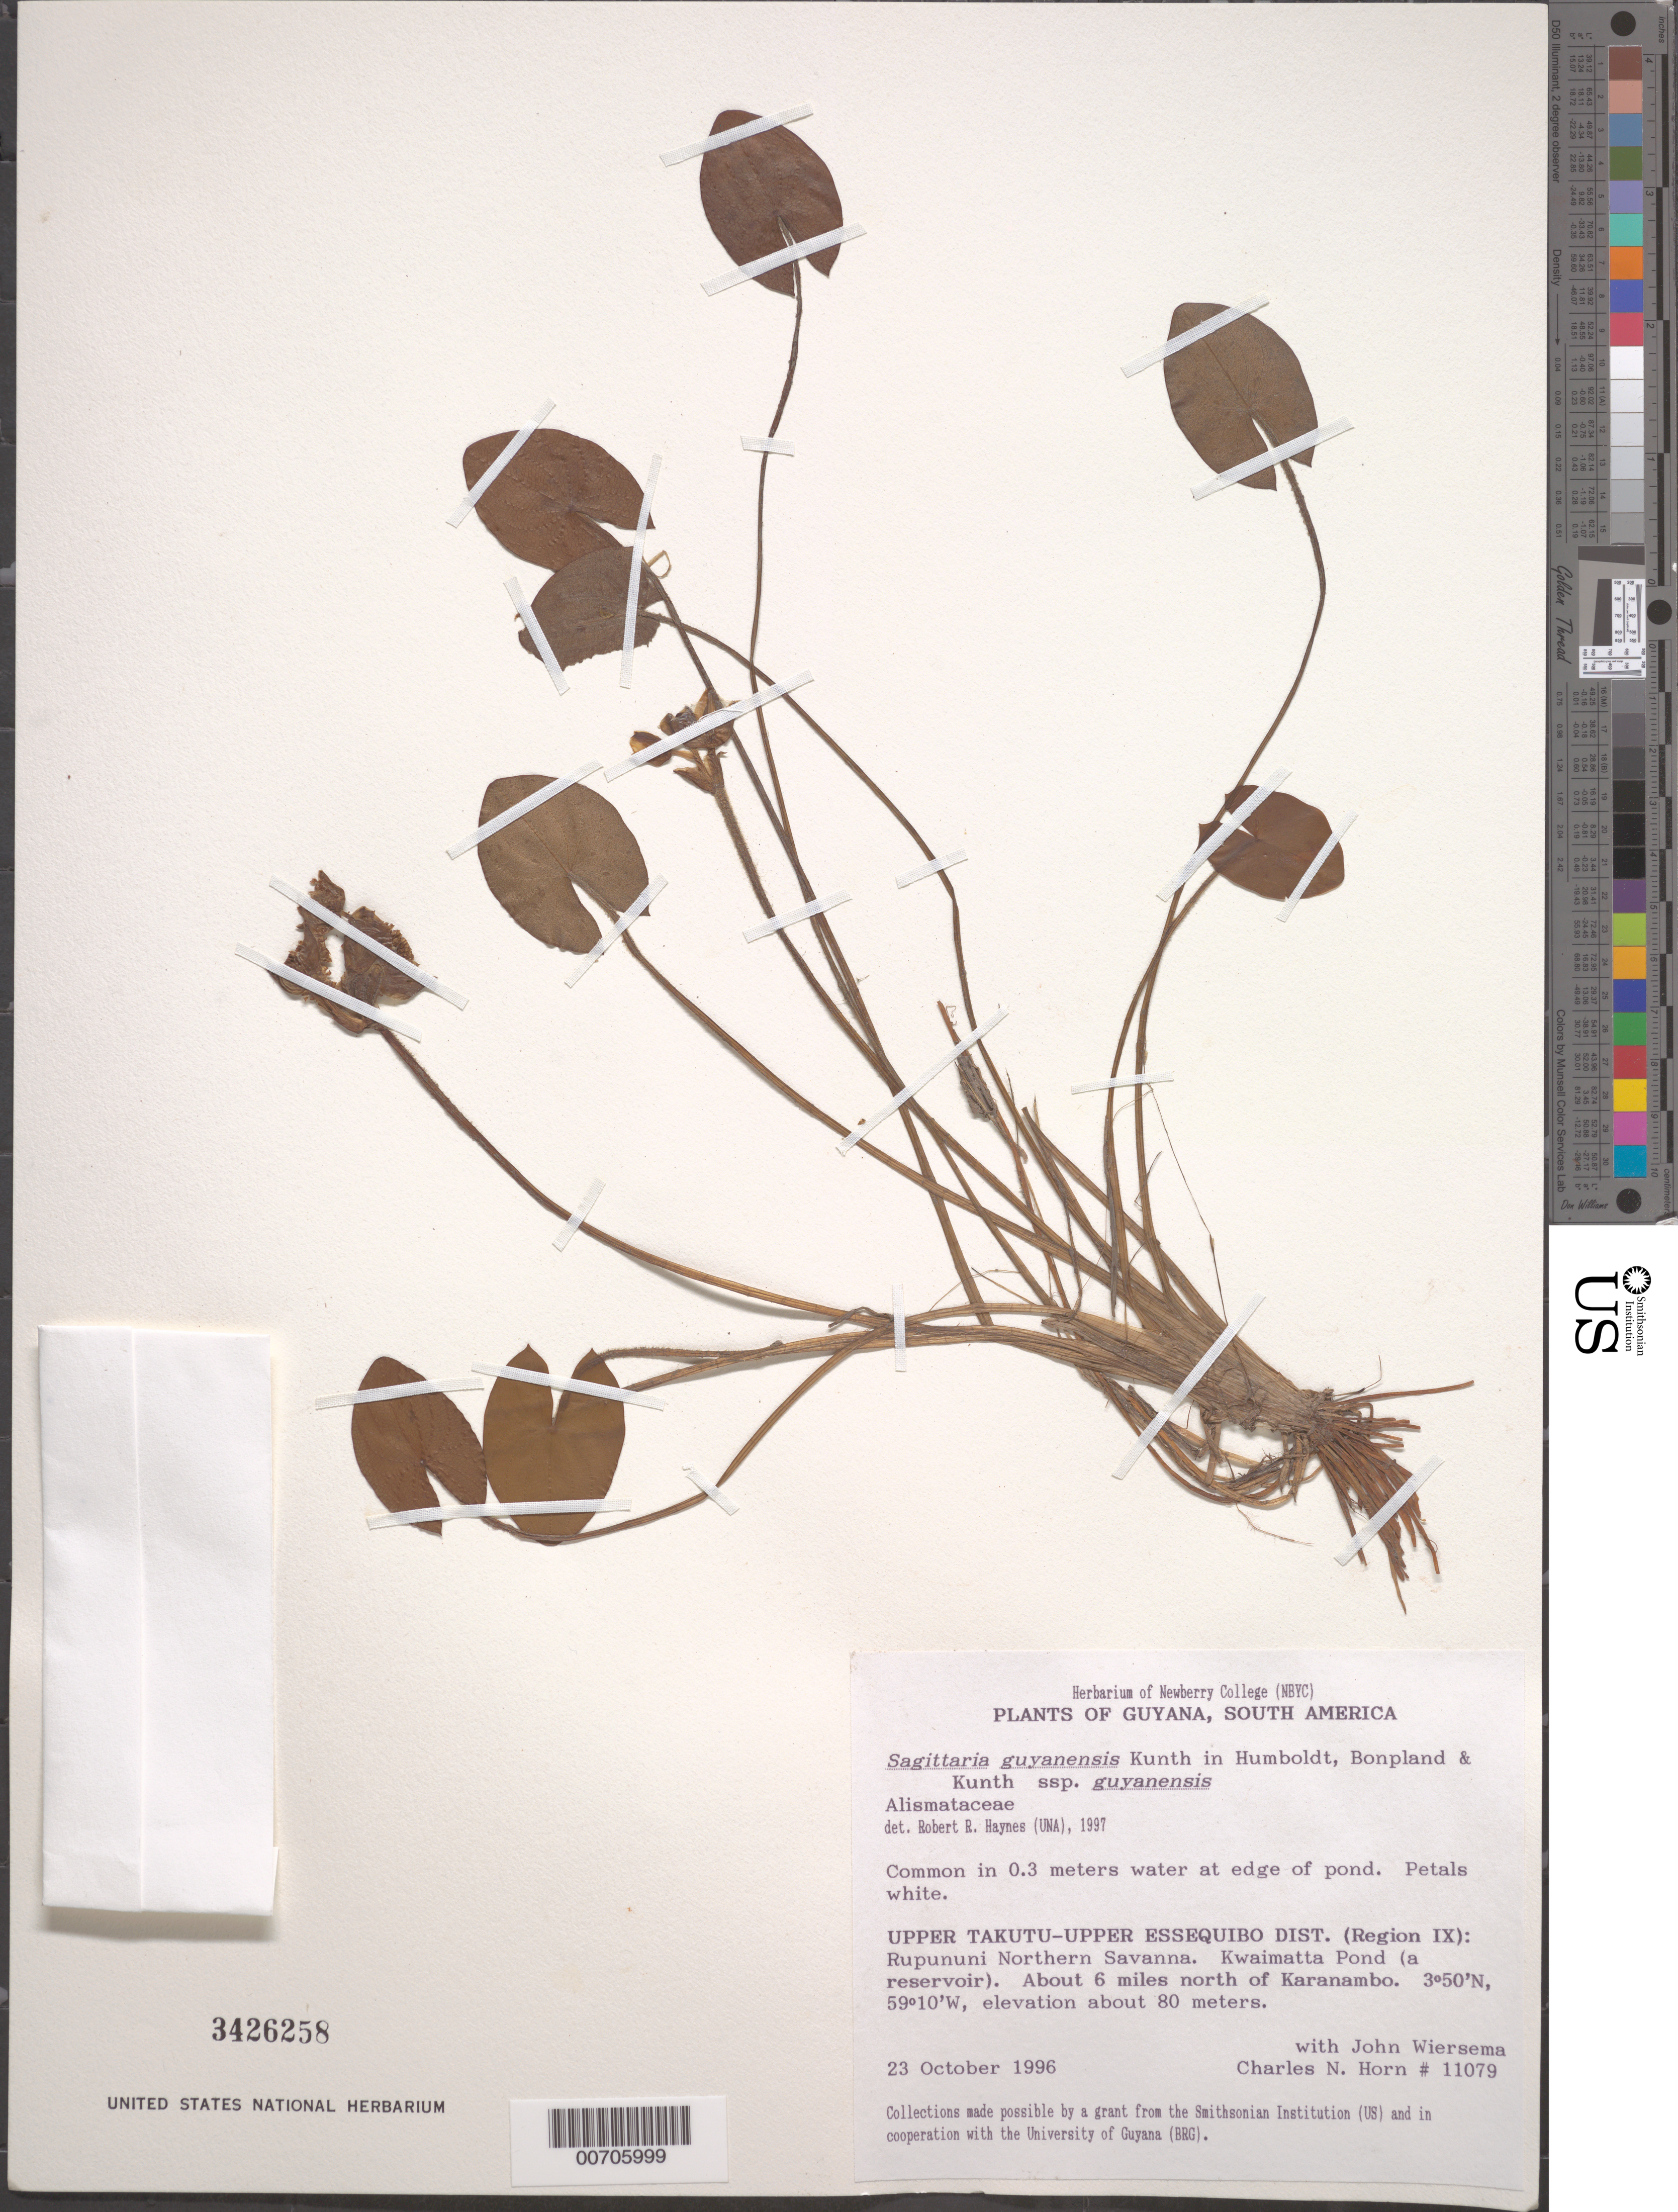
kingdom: Plantae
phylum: Tracheophyta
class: Liliopsida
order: Alismatales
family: Alismataceae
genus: Sagittaria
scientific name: Sagittaria guayanensis subsp. guayanensis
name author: Kunth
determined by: Haynes, R. R.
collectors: C. N. Horn & J. H. Wiersema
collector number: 11079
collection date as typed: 23-Oct-96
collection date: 1996-10-23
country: Guyana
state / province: U. Takutu-U. Essequibo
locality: Rupununi Northern Savanna, Kwaimatta Pond (a reservoir), 6 mi. N of Karanambo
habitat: In 0.3 m water at edge of pond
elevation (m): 80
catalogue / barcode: US 3426258